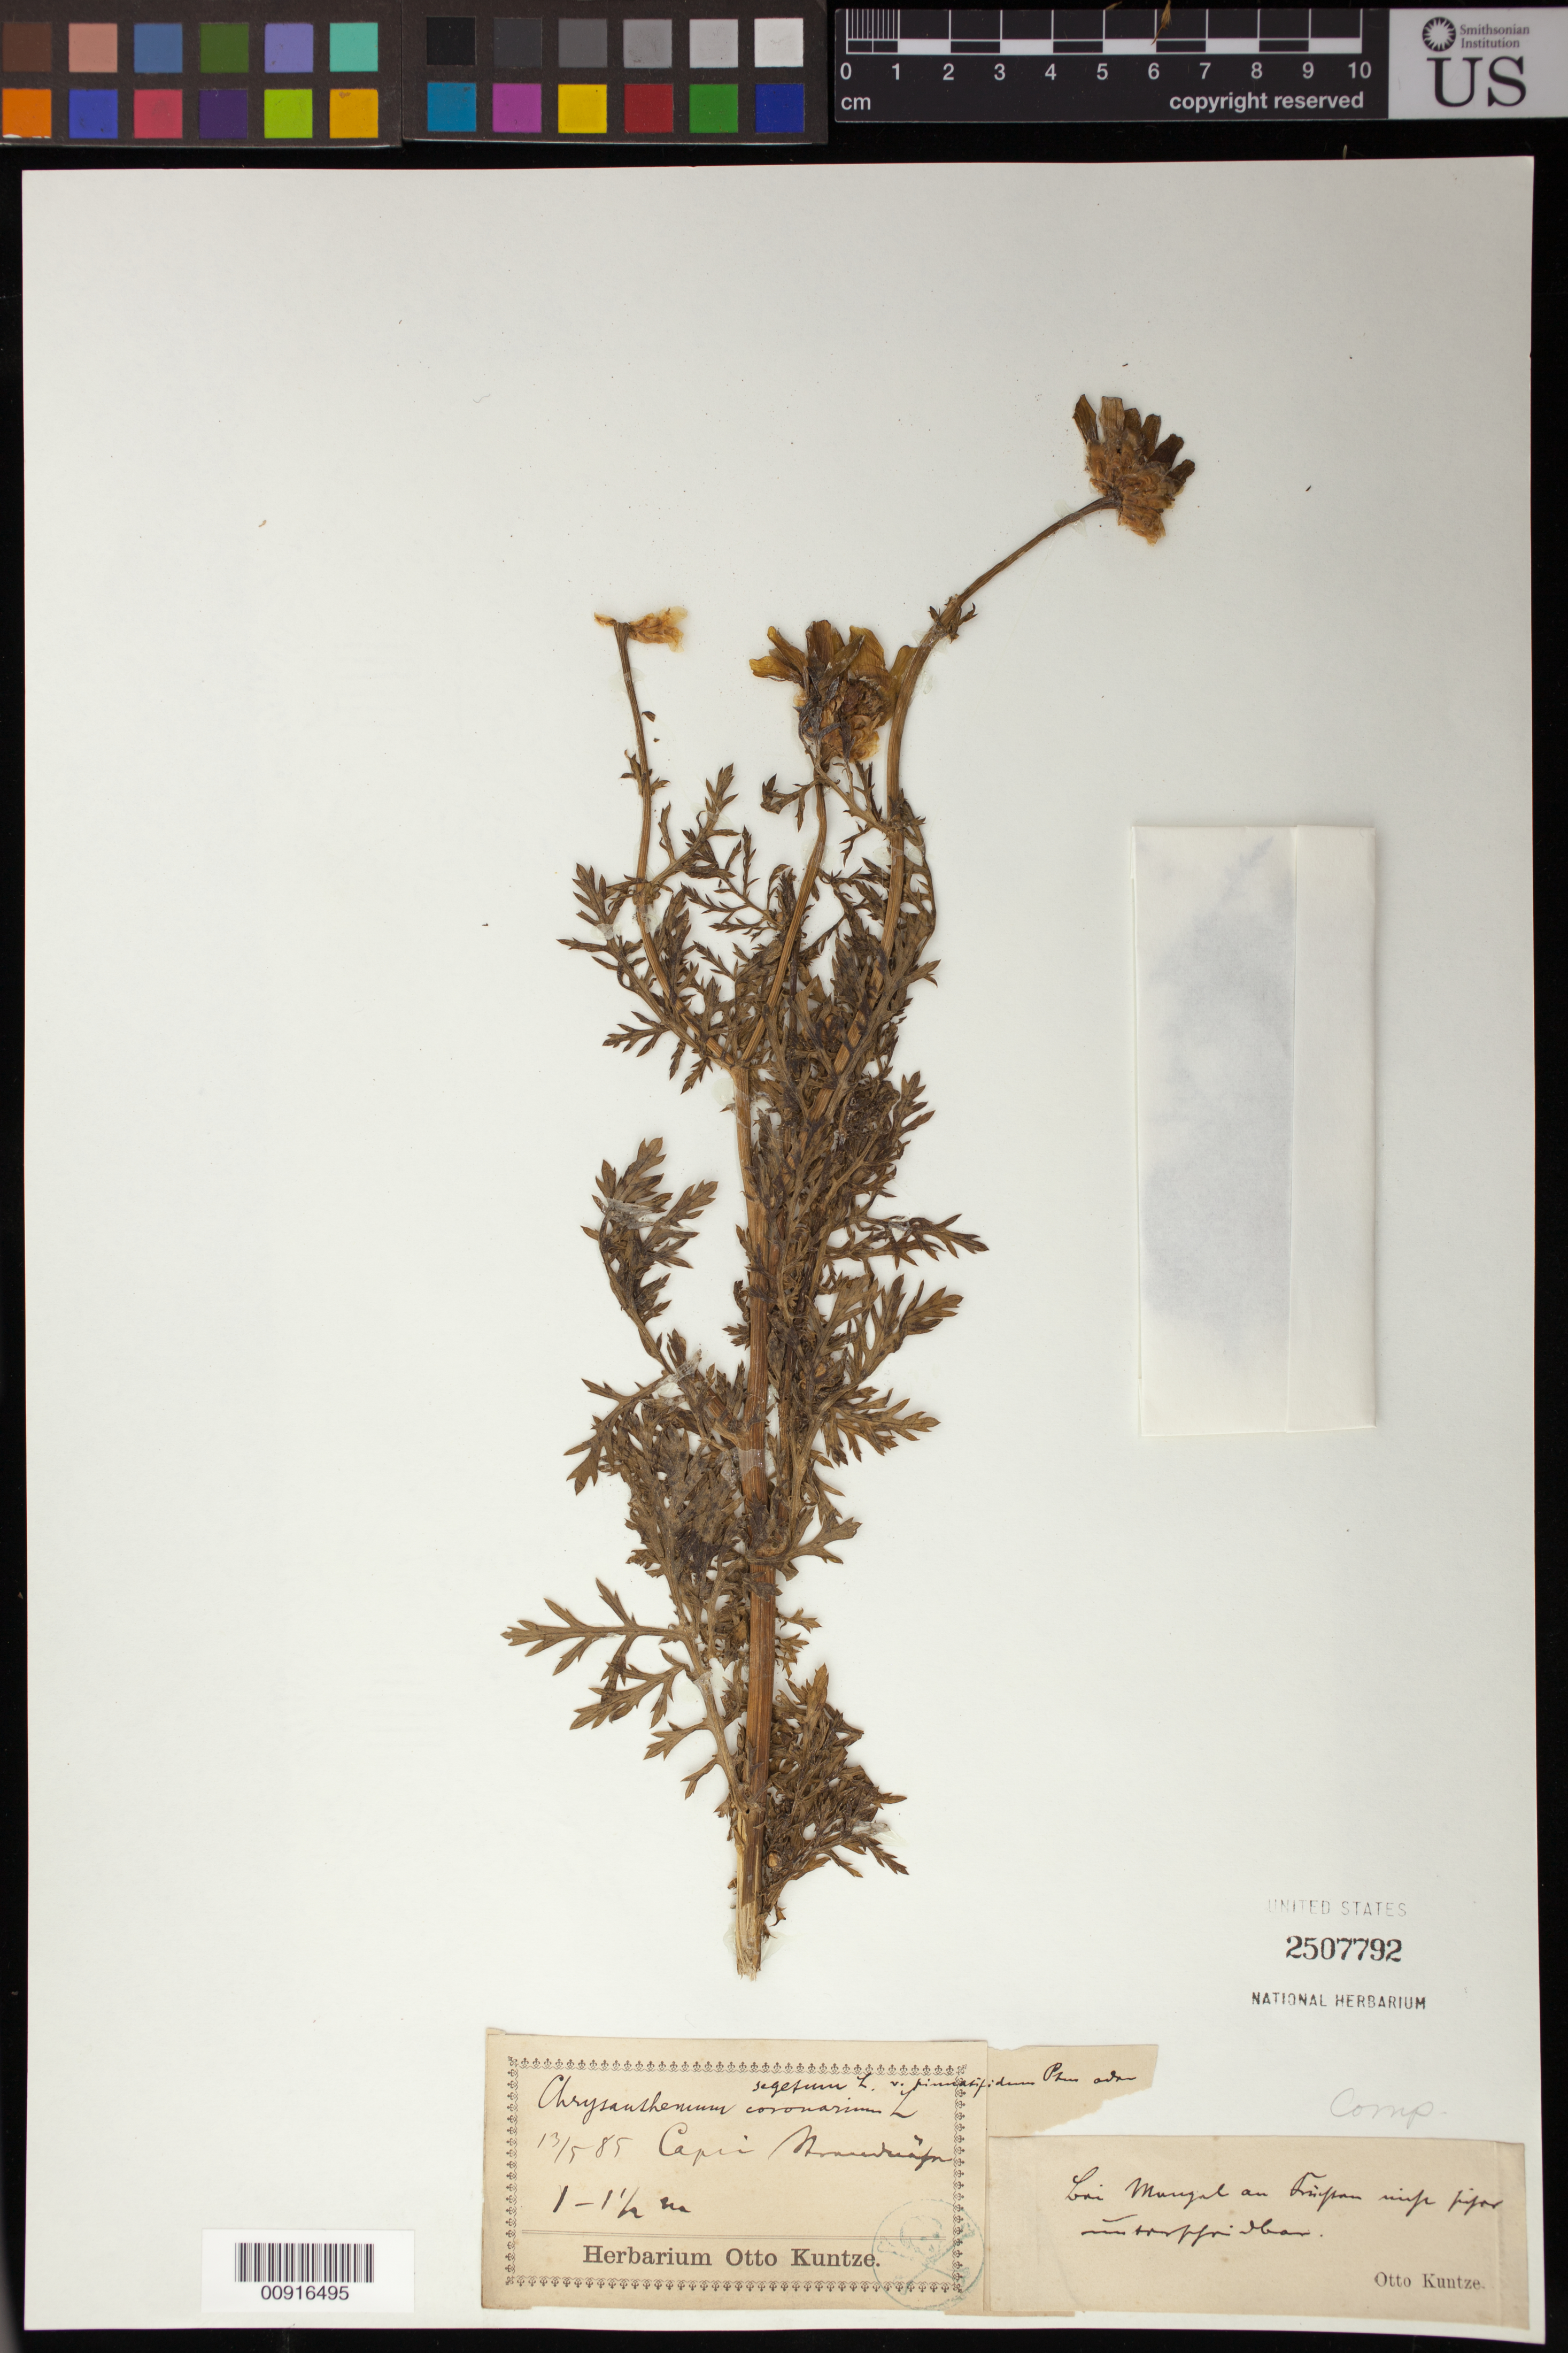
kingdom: Plantae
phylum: Tracheophyta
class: Magnoliopsida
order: Asterales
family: Asteraceae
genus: Chrysanthemum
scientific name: Chrysanthemum coronarium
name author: L.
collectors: ex Herb. O. Kuntze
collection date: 1885-05-13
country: Italy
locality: Capri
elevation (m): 610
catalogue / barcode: US 250779